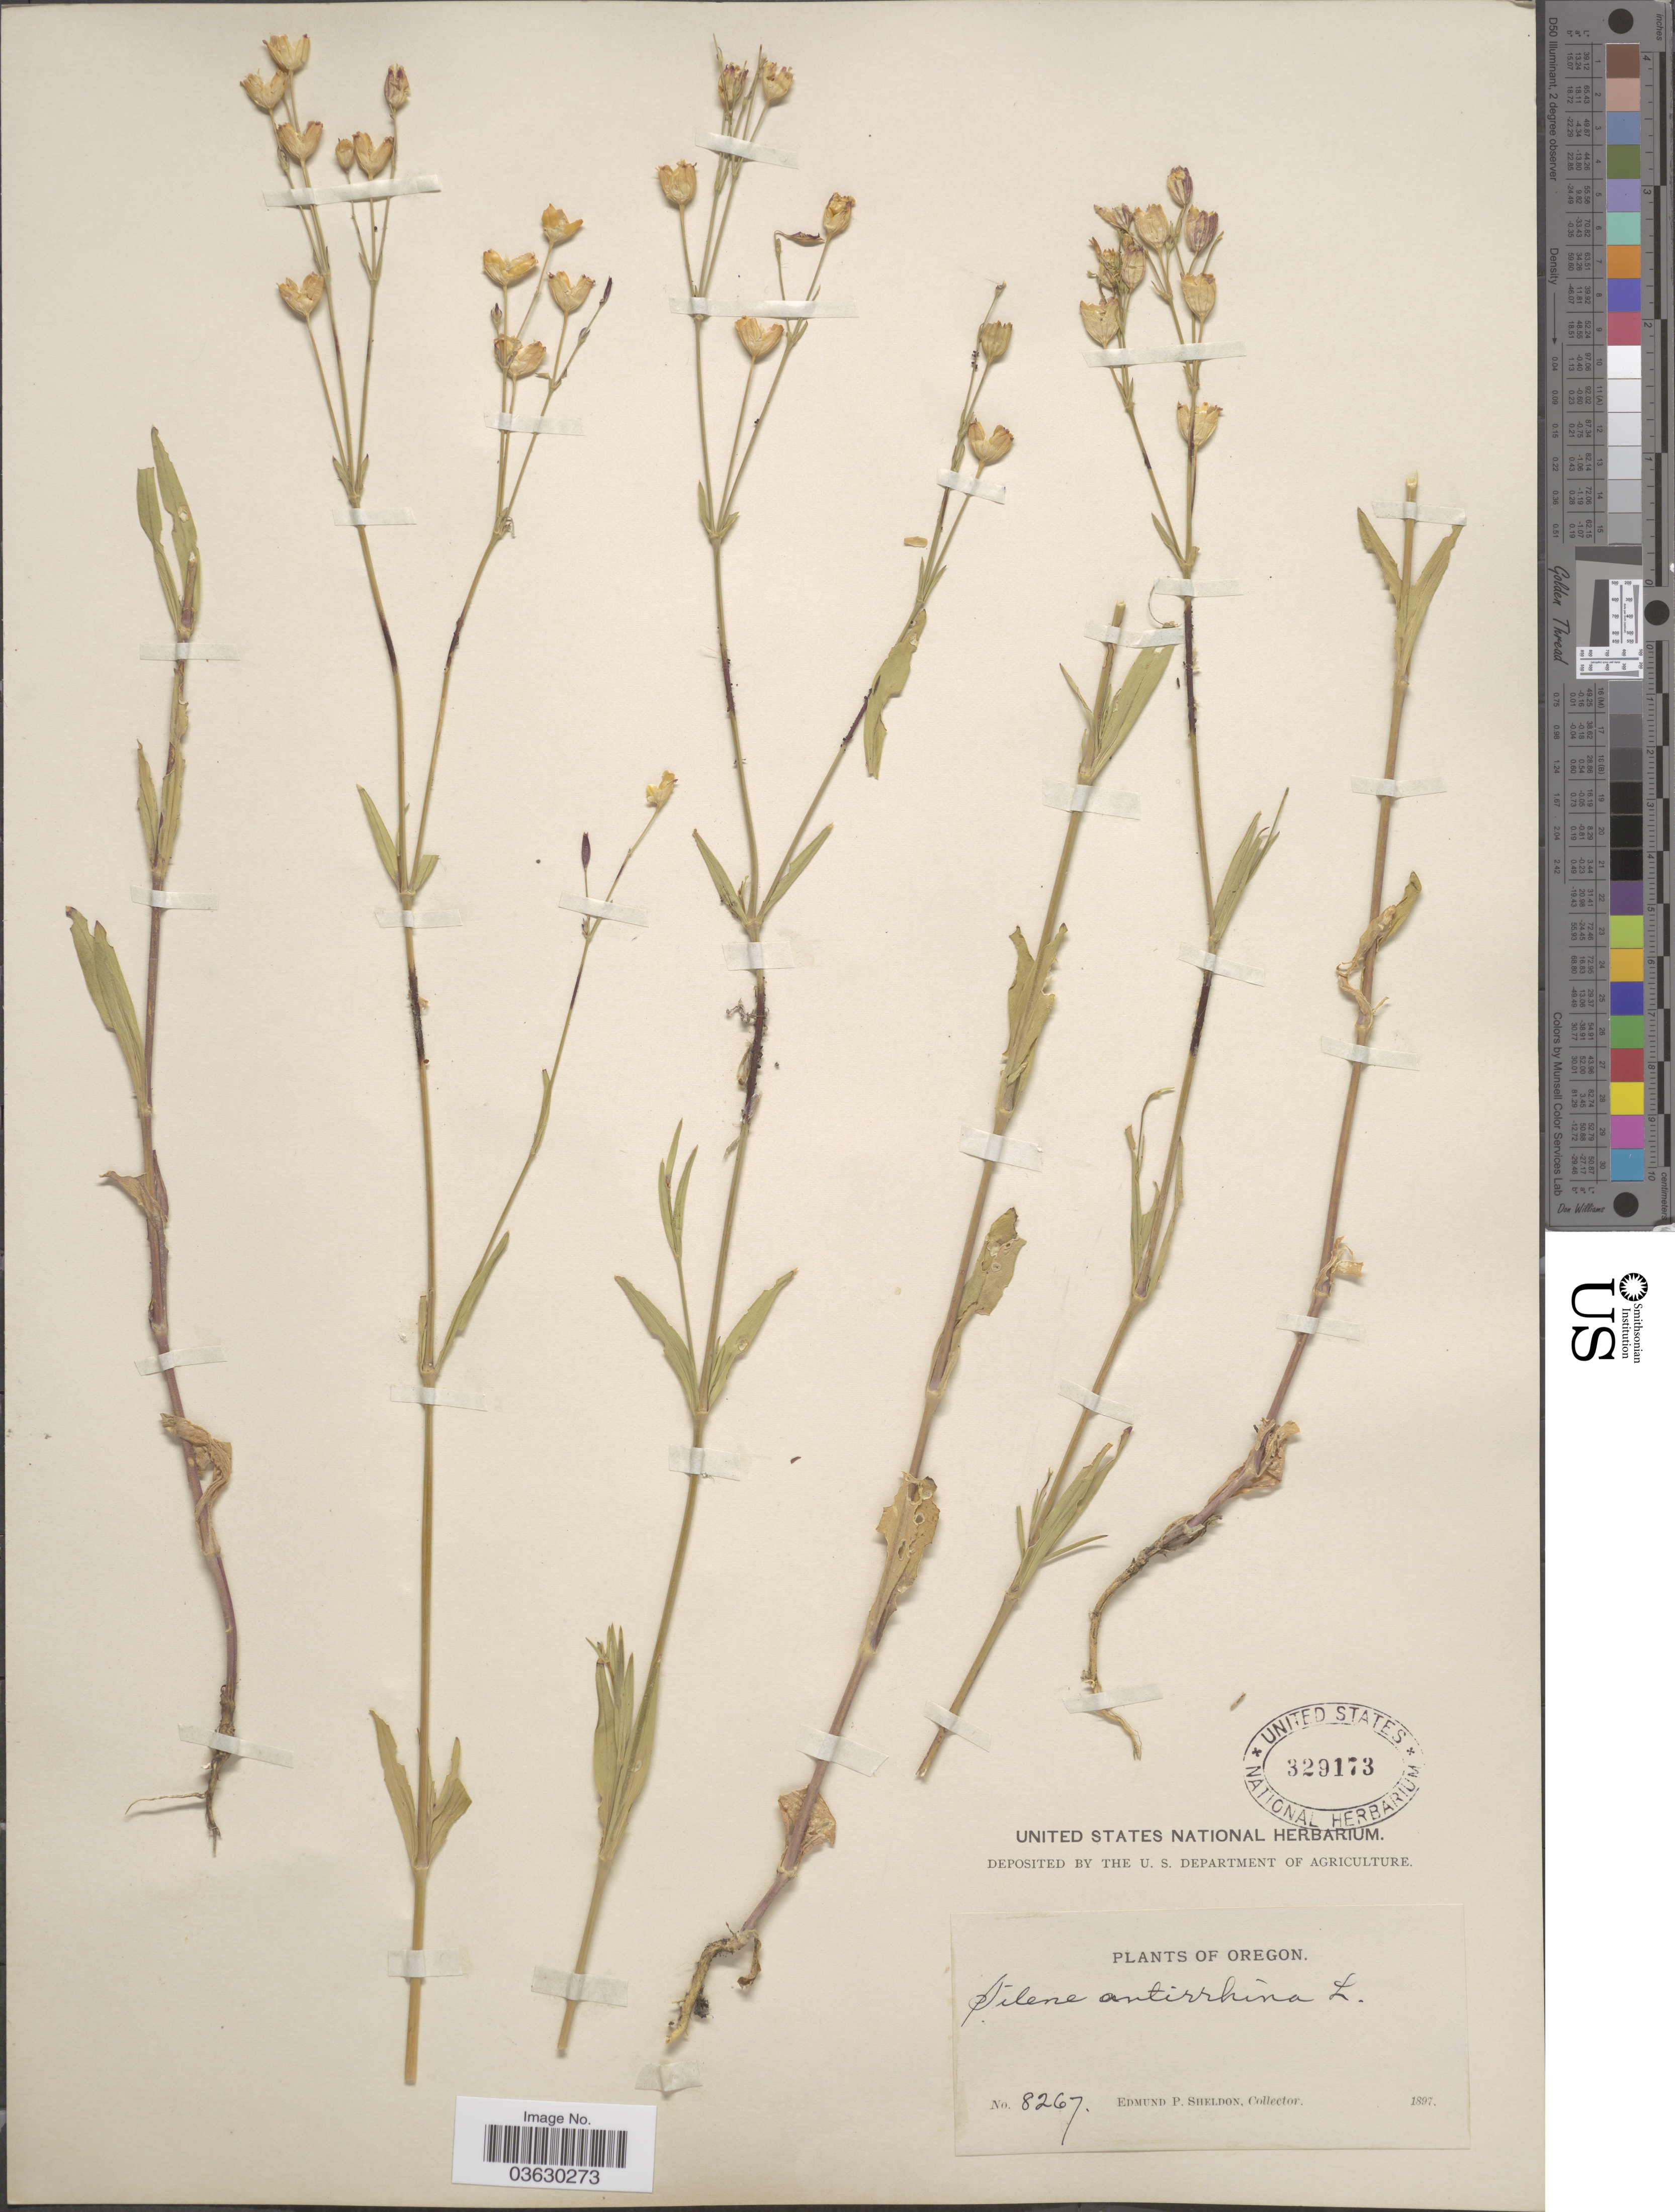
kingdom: Plantae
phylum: Tracheophyta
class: Magnoliopsida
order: Caryophyllales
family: Caryophyllaceae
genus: Silene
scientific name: Silene antirrhina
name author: L.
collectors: E. P. Sheldon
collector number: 8267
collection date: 1897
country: United States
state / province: Oregon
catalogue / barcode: US 329173